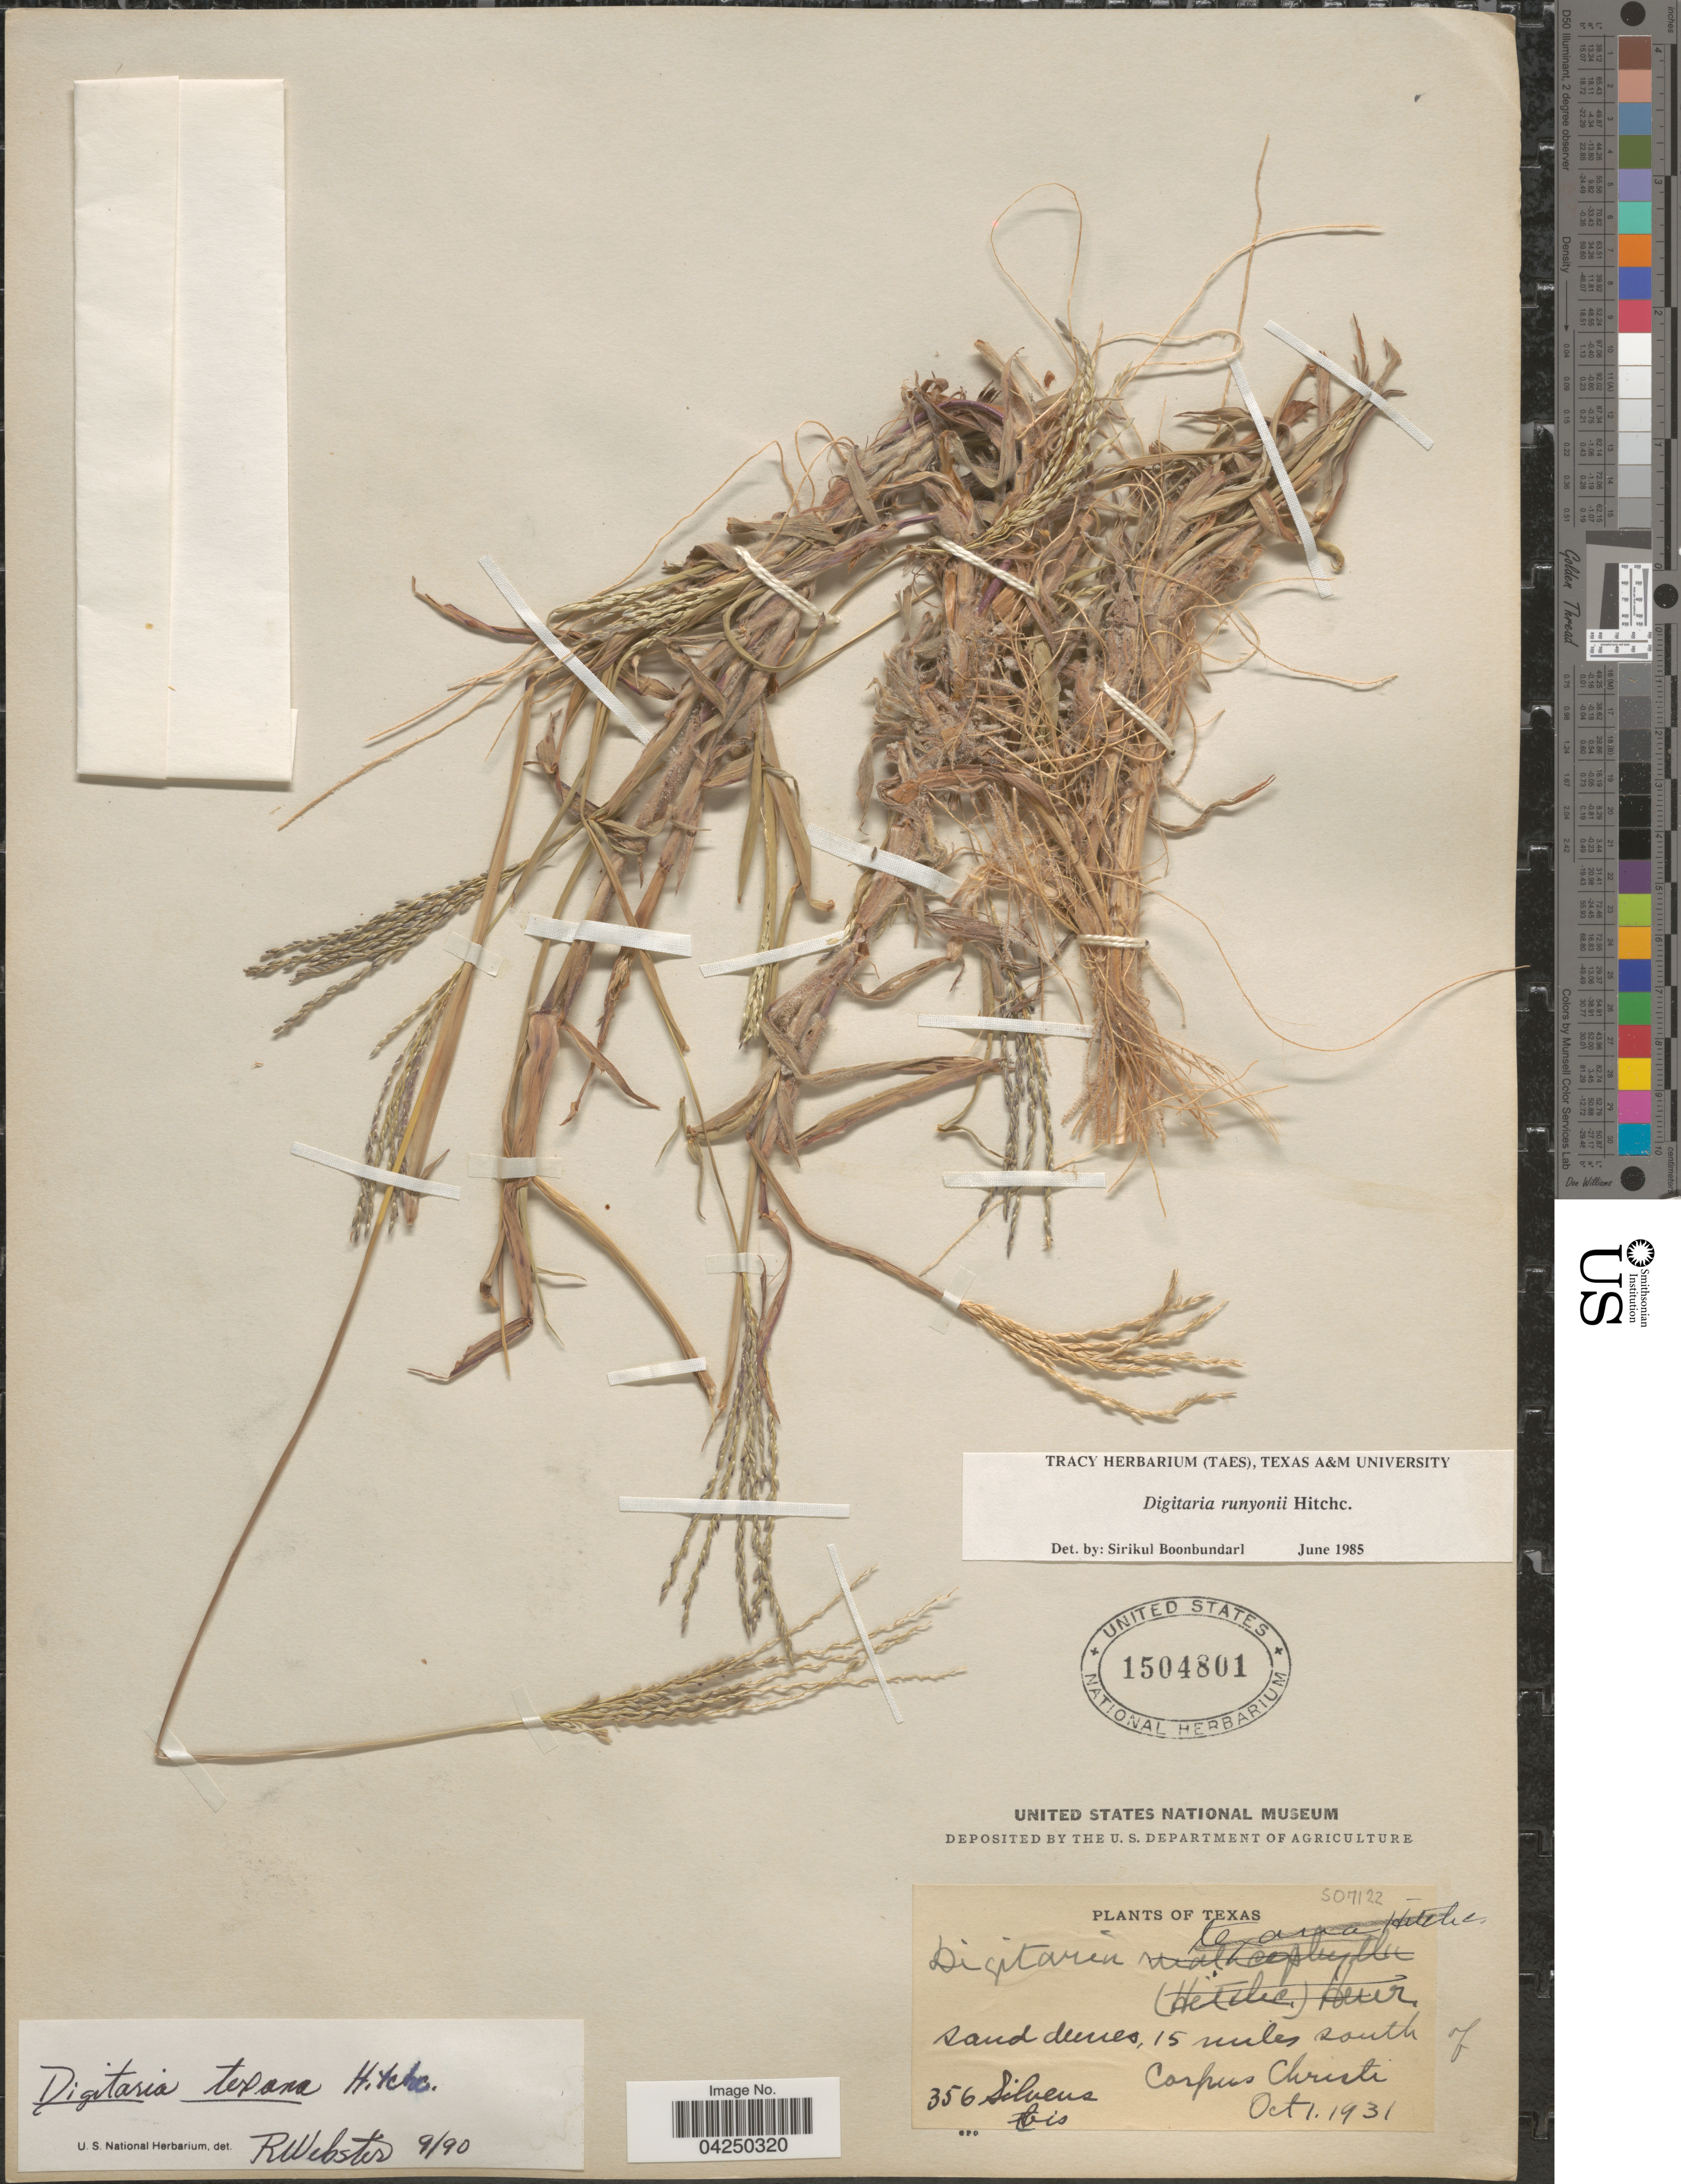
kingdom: Plantae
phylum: Tracheophyta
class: Liliopsida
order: Poales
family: Poaceae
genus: Digitaria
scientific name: Digitaria texana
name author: Hitchc.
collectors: Silveus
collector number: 356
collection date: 1931-10-01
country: United States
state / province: Texas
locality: Sand dunes, 15 miles south of Carpus Christi.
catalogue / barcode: US 1504801